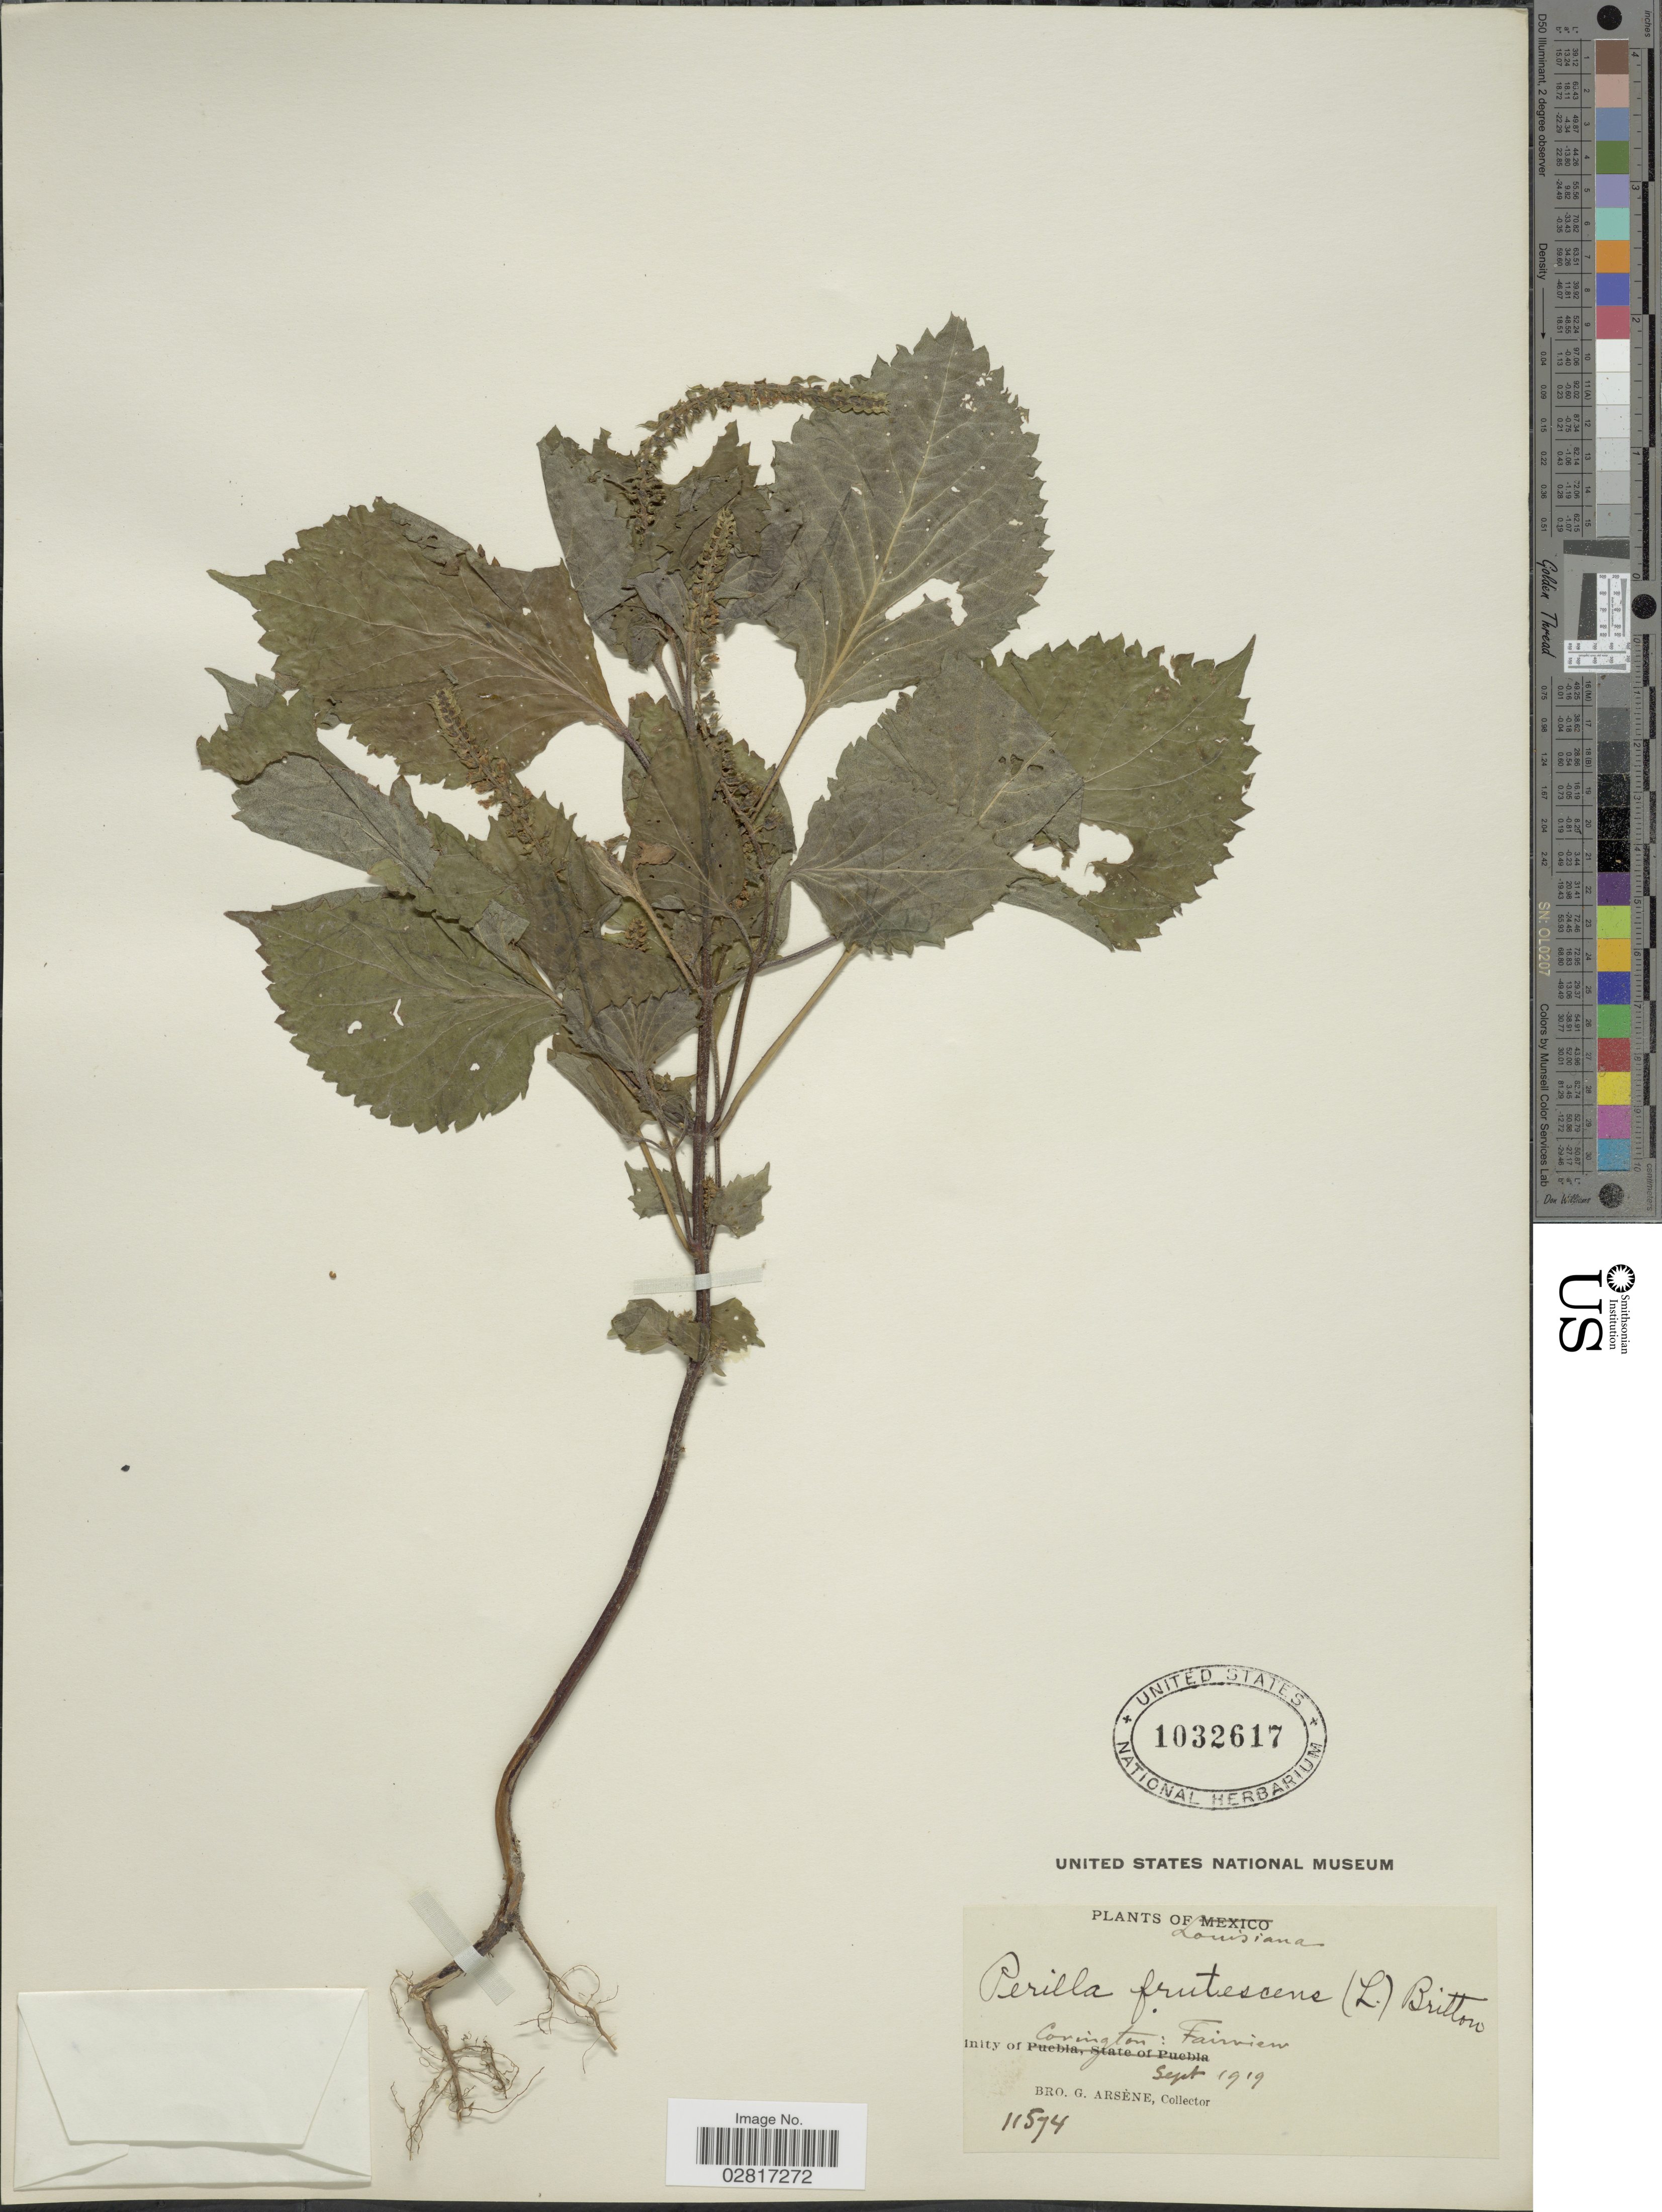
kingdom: Plantae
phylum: Tracheophyta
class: Magnoliopsida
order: Lamiales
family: Lamiaceae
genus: Perilla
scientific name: Perilla frutescens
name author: (L.) Britton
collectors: Bro. G. Arsène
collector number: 11574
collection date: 1919-09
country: United States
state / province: Louisiana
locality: Vicinity of Corington: Fairvien.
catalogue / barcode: US 1032617